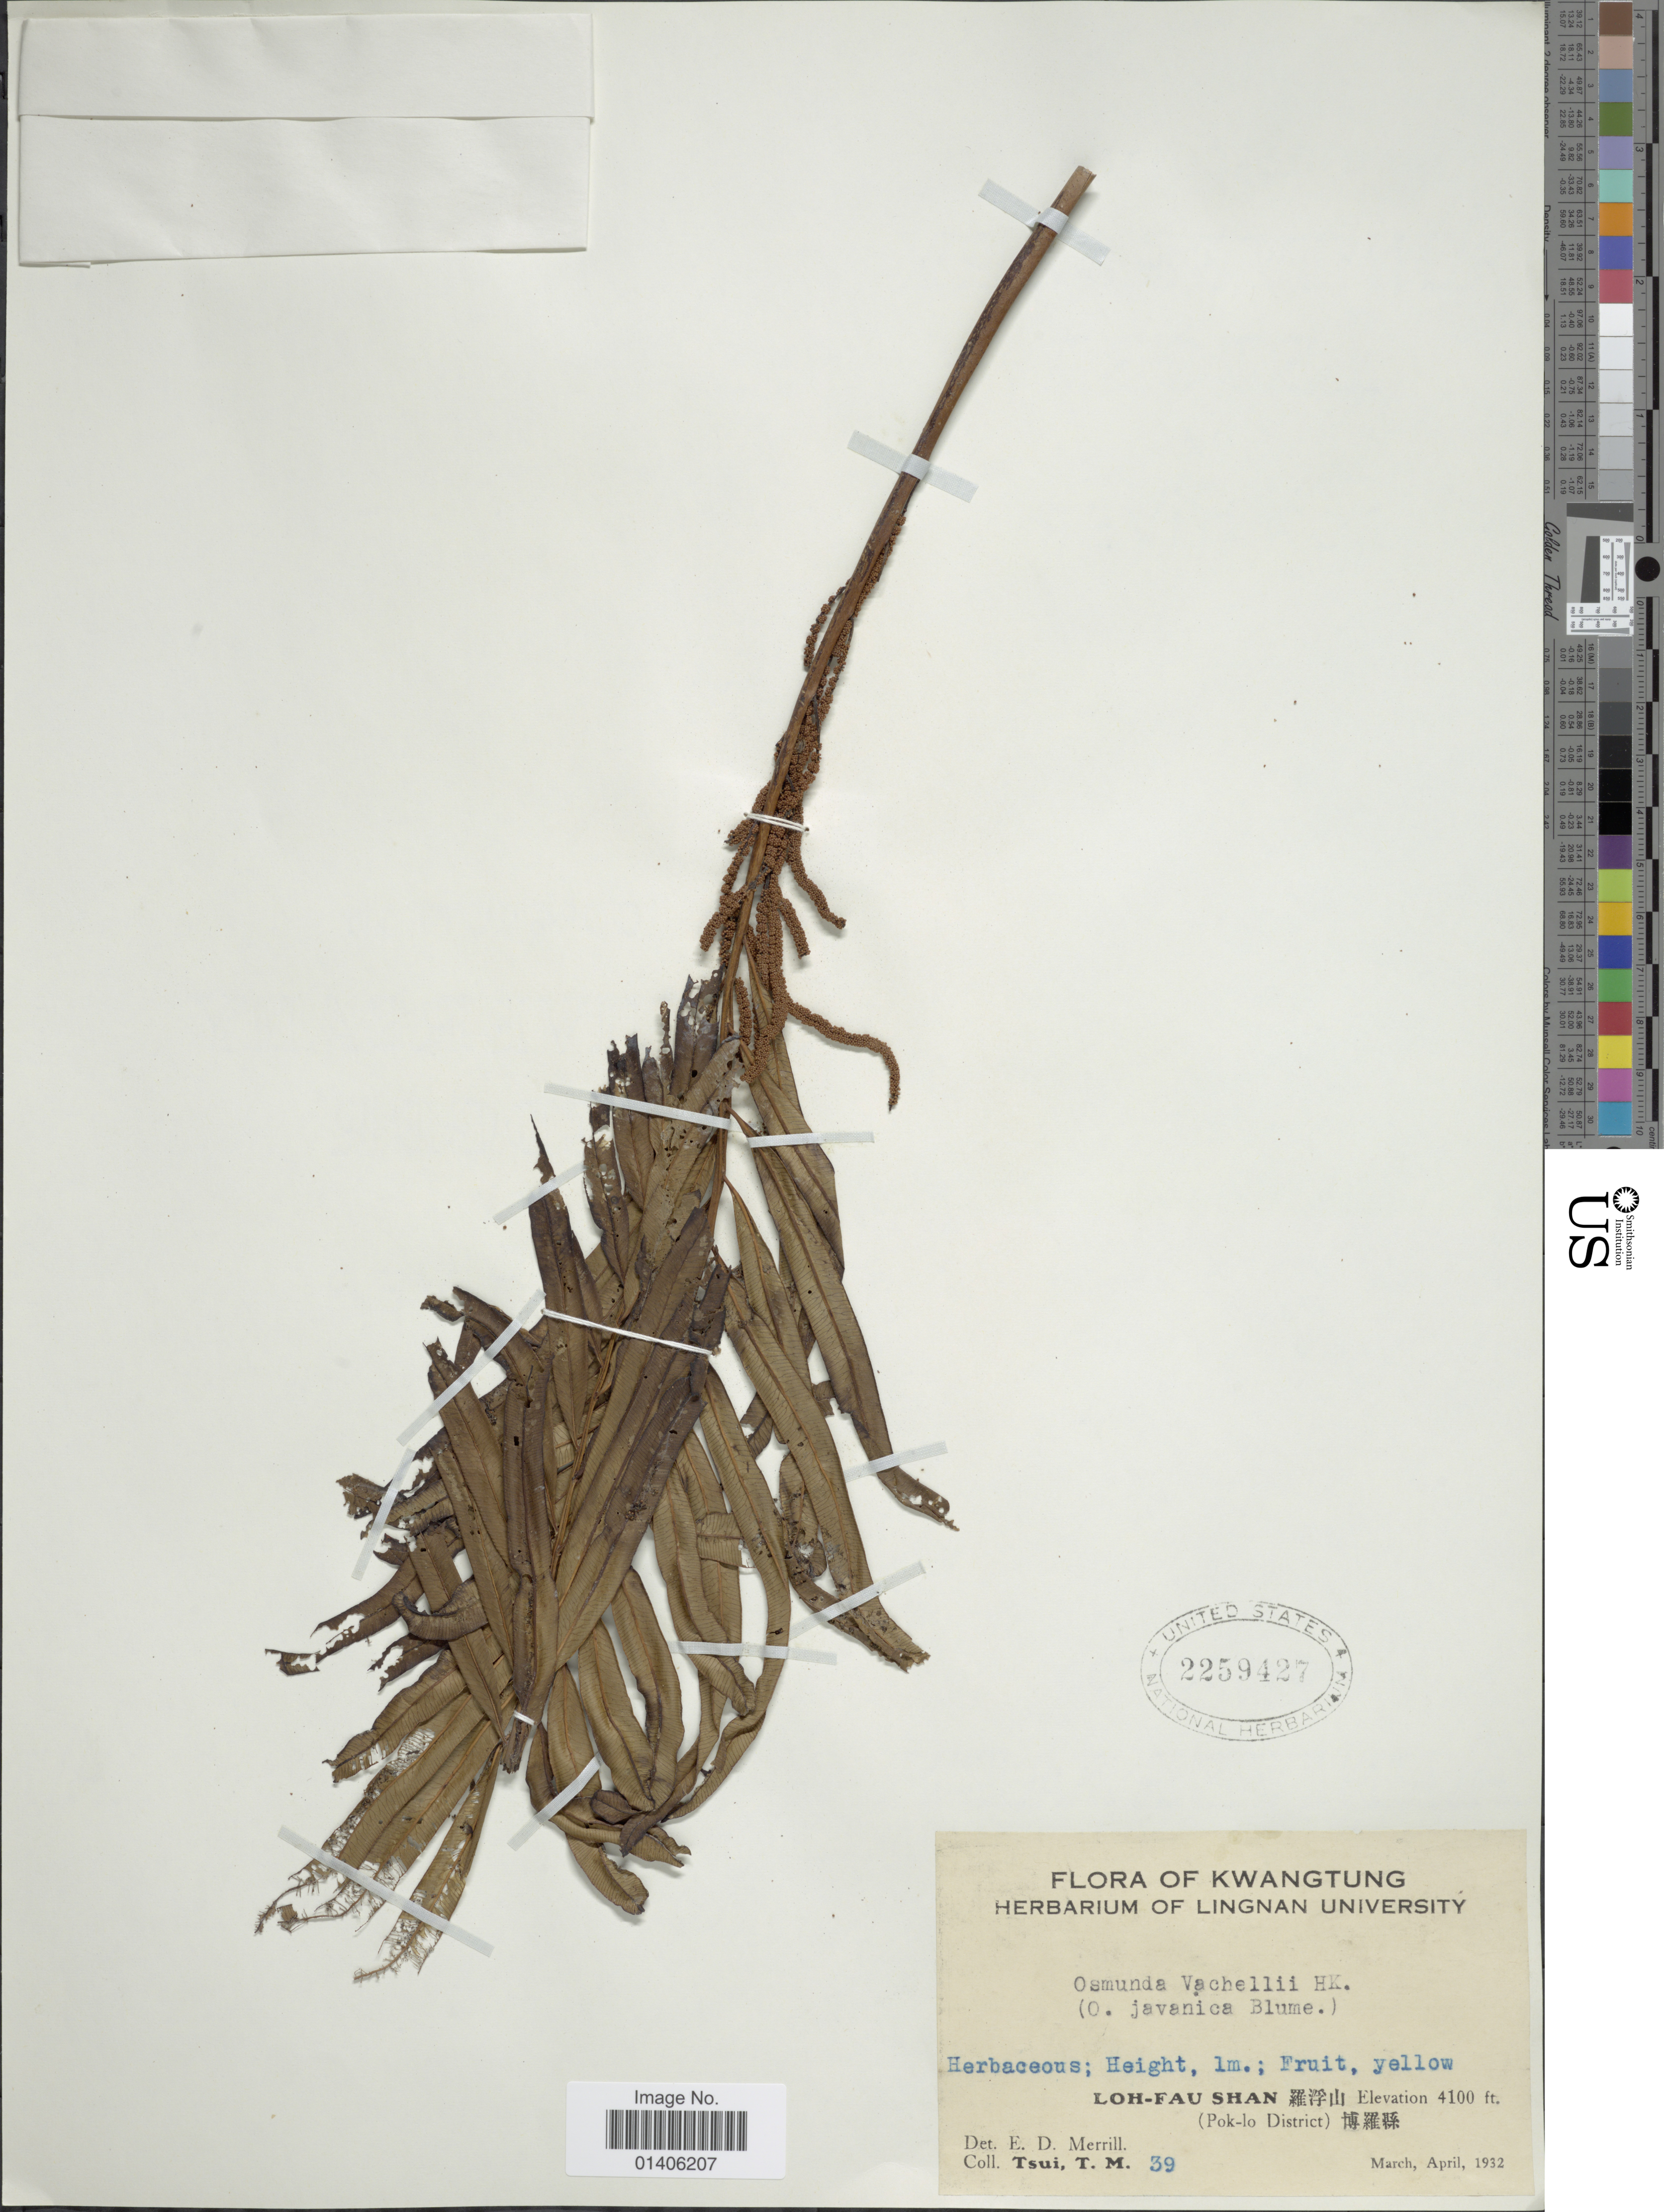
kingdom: Plantae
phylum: Tracheophyta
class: Polypodiopsida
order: Osmundales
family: Osmundaceae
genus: Osmunda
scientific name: Osmunda javanica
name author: Blume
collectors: T. Tsui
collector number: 39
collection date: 1932-03/1932-04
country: China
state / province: Guangdong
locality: Boluo County; Mt Luofu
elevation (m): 1250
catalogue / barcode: US 2259427